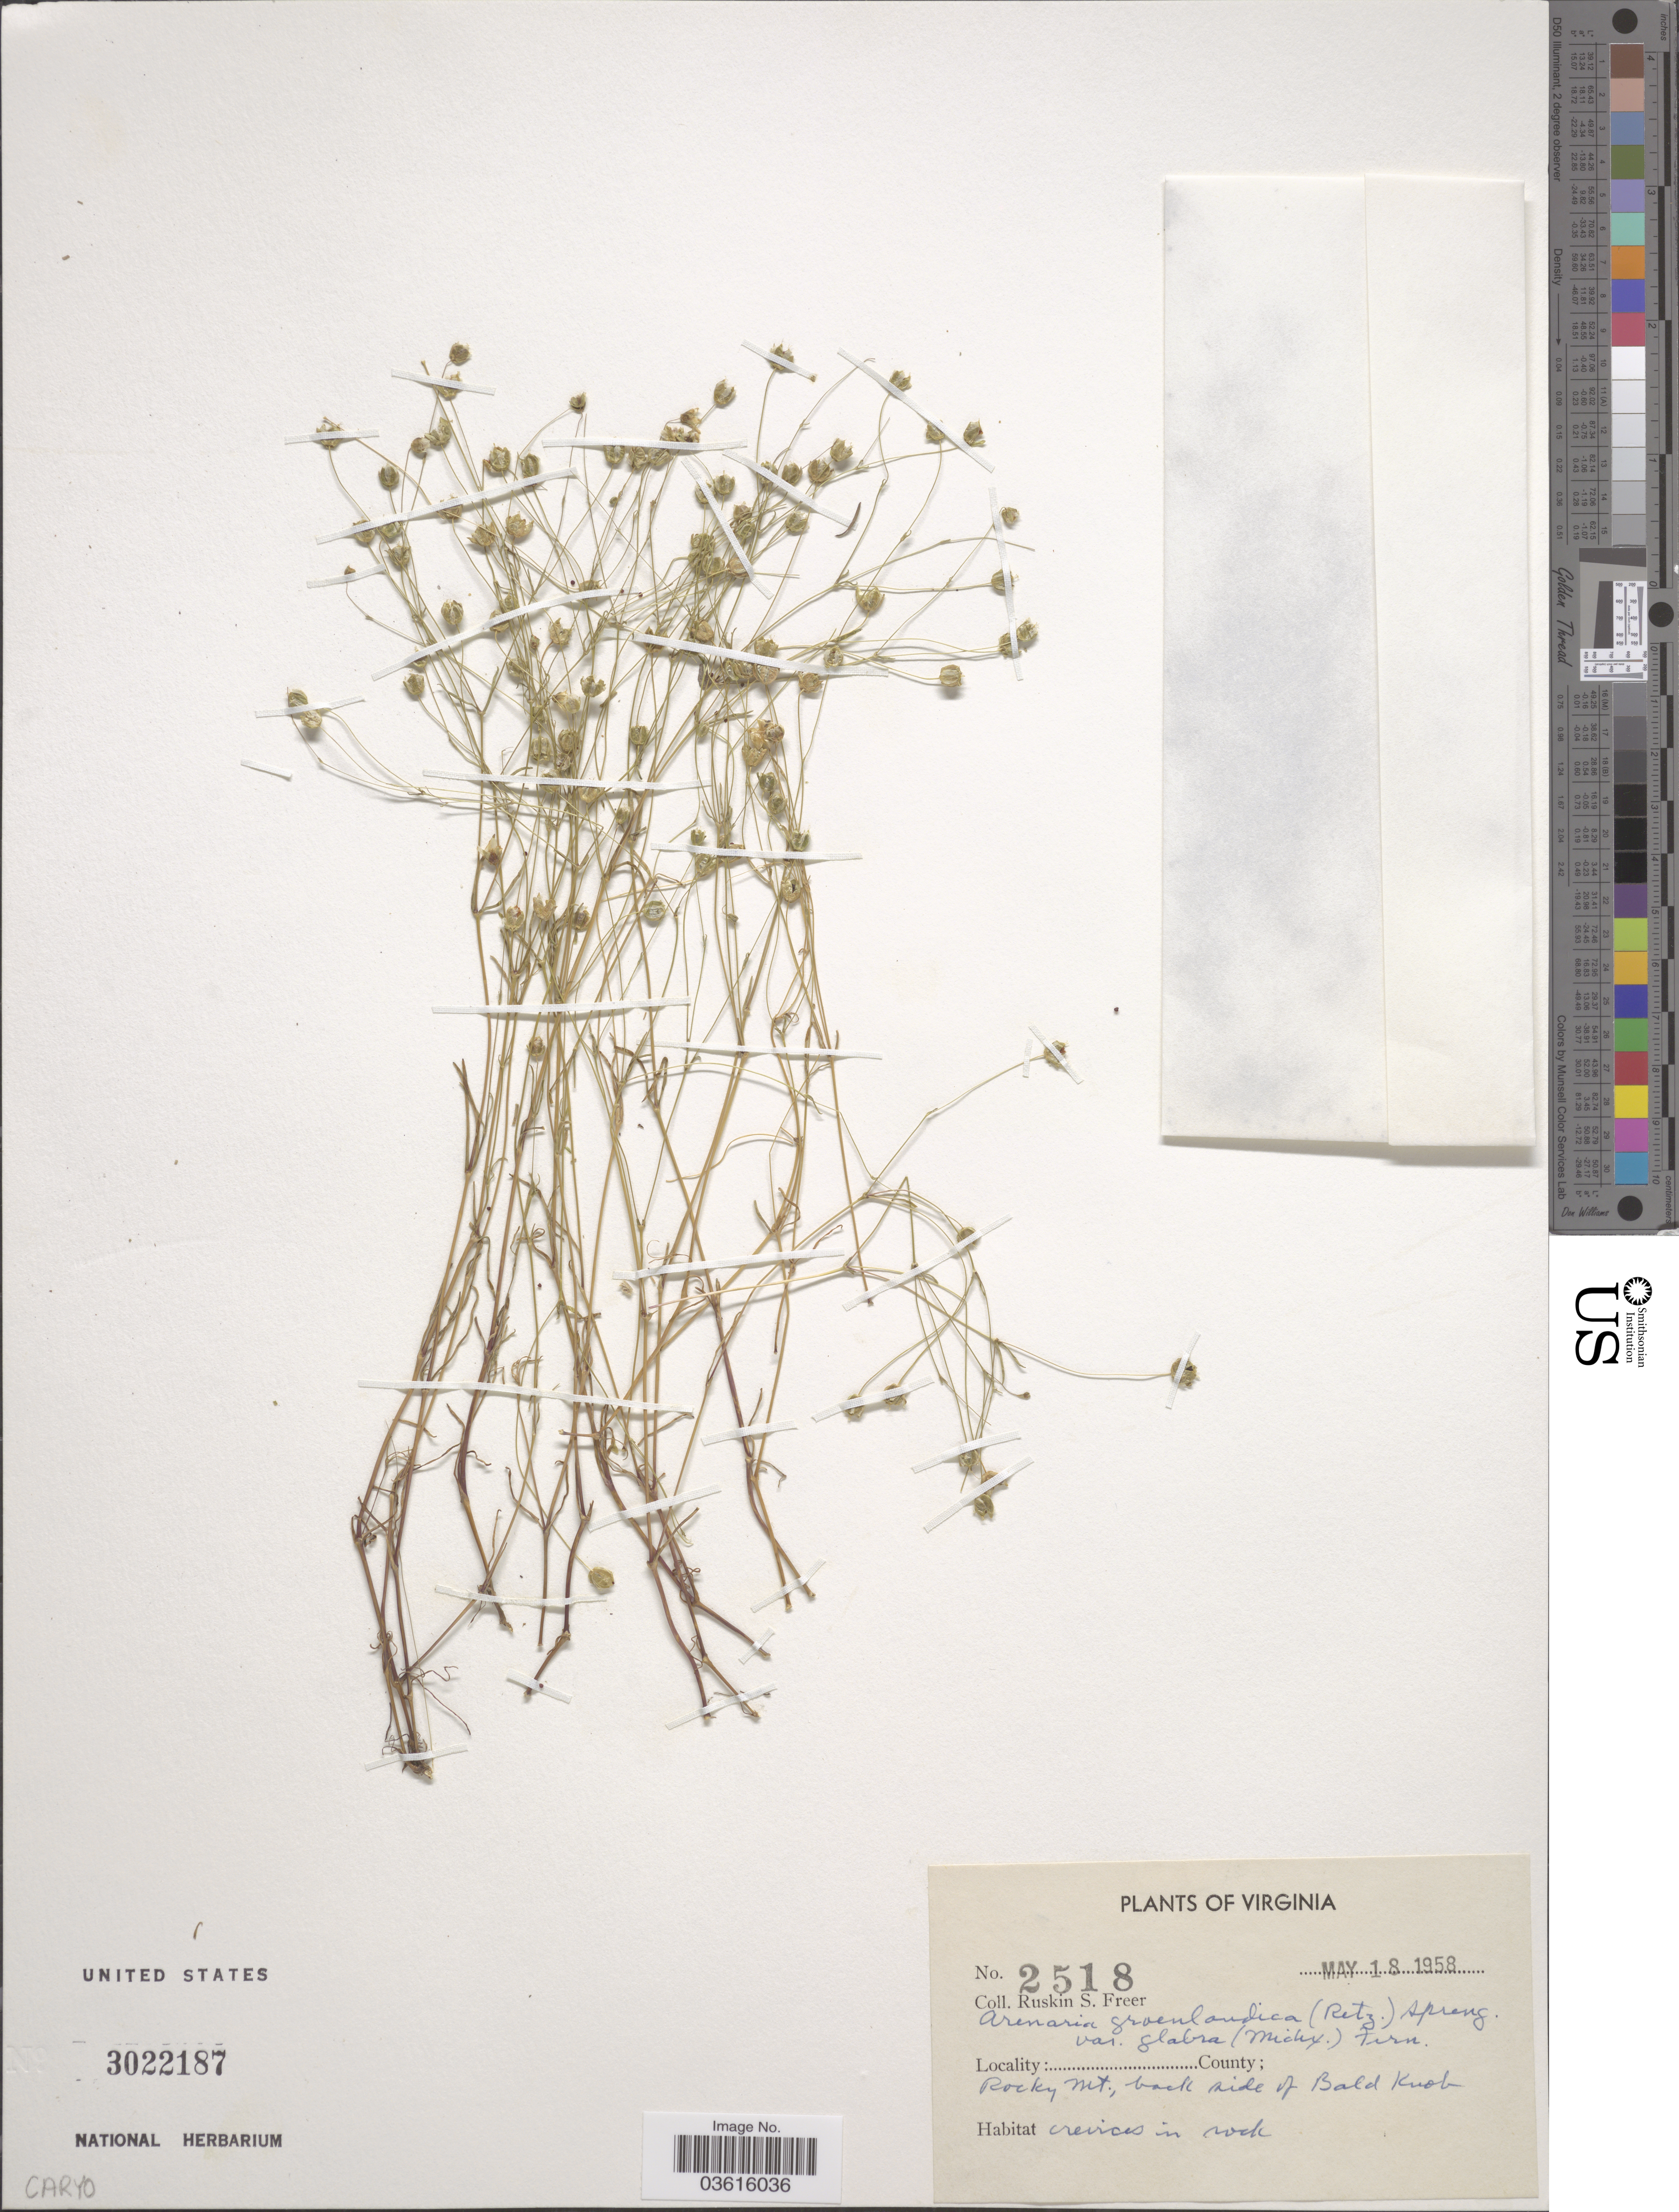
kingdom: Plantae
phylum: Tracheophyta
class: Magnoliopsida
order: Caryophyllales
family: Caryophyllaceae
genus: Minuartia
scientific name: Minuartia groenlandica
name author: (Retz.) Ostenf.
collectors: R. Freer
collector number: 2518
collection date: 1958-05-18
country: United States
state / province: Virginia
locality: Rocky Mt., back side of Bald Knob.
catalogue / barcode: US 3022187